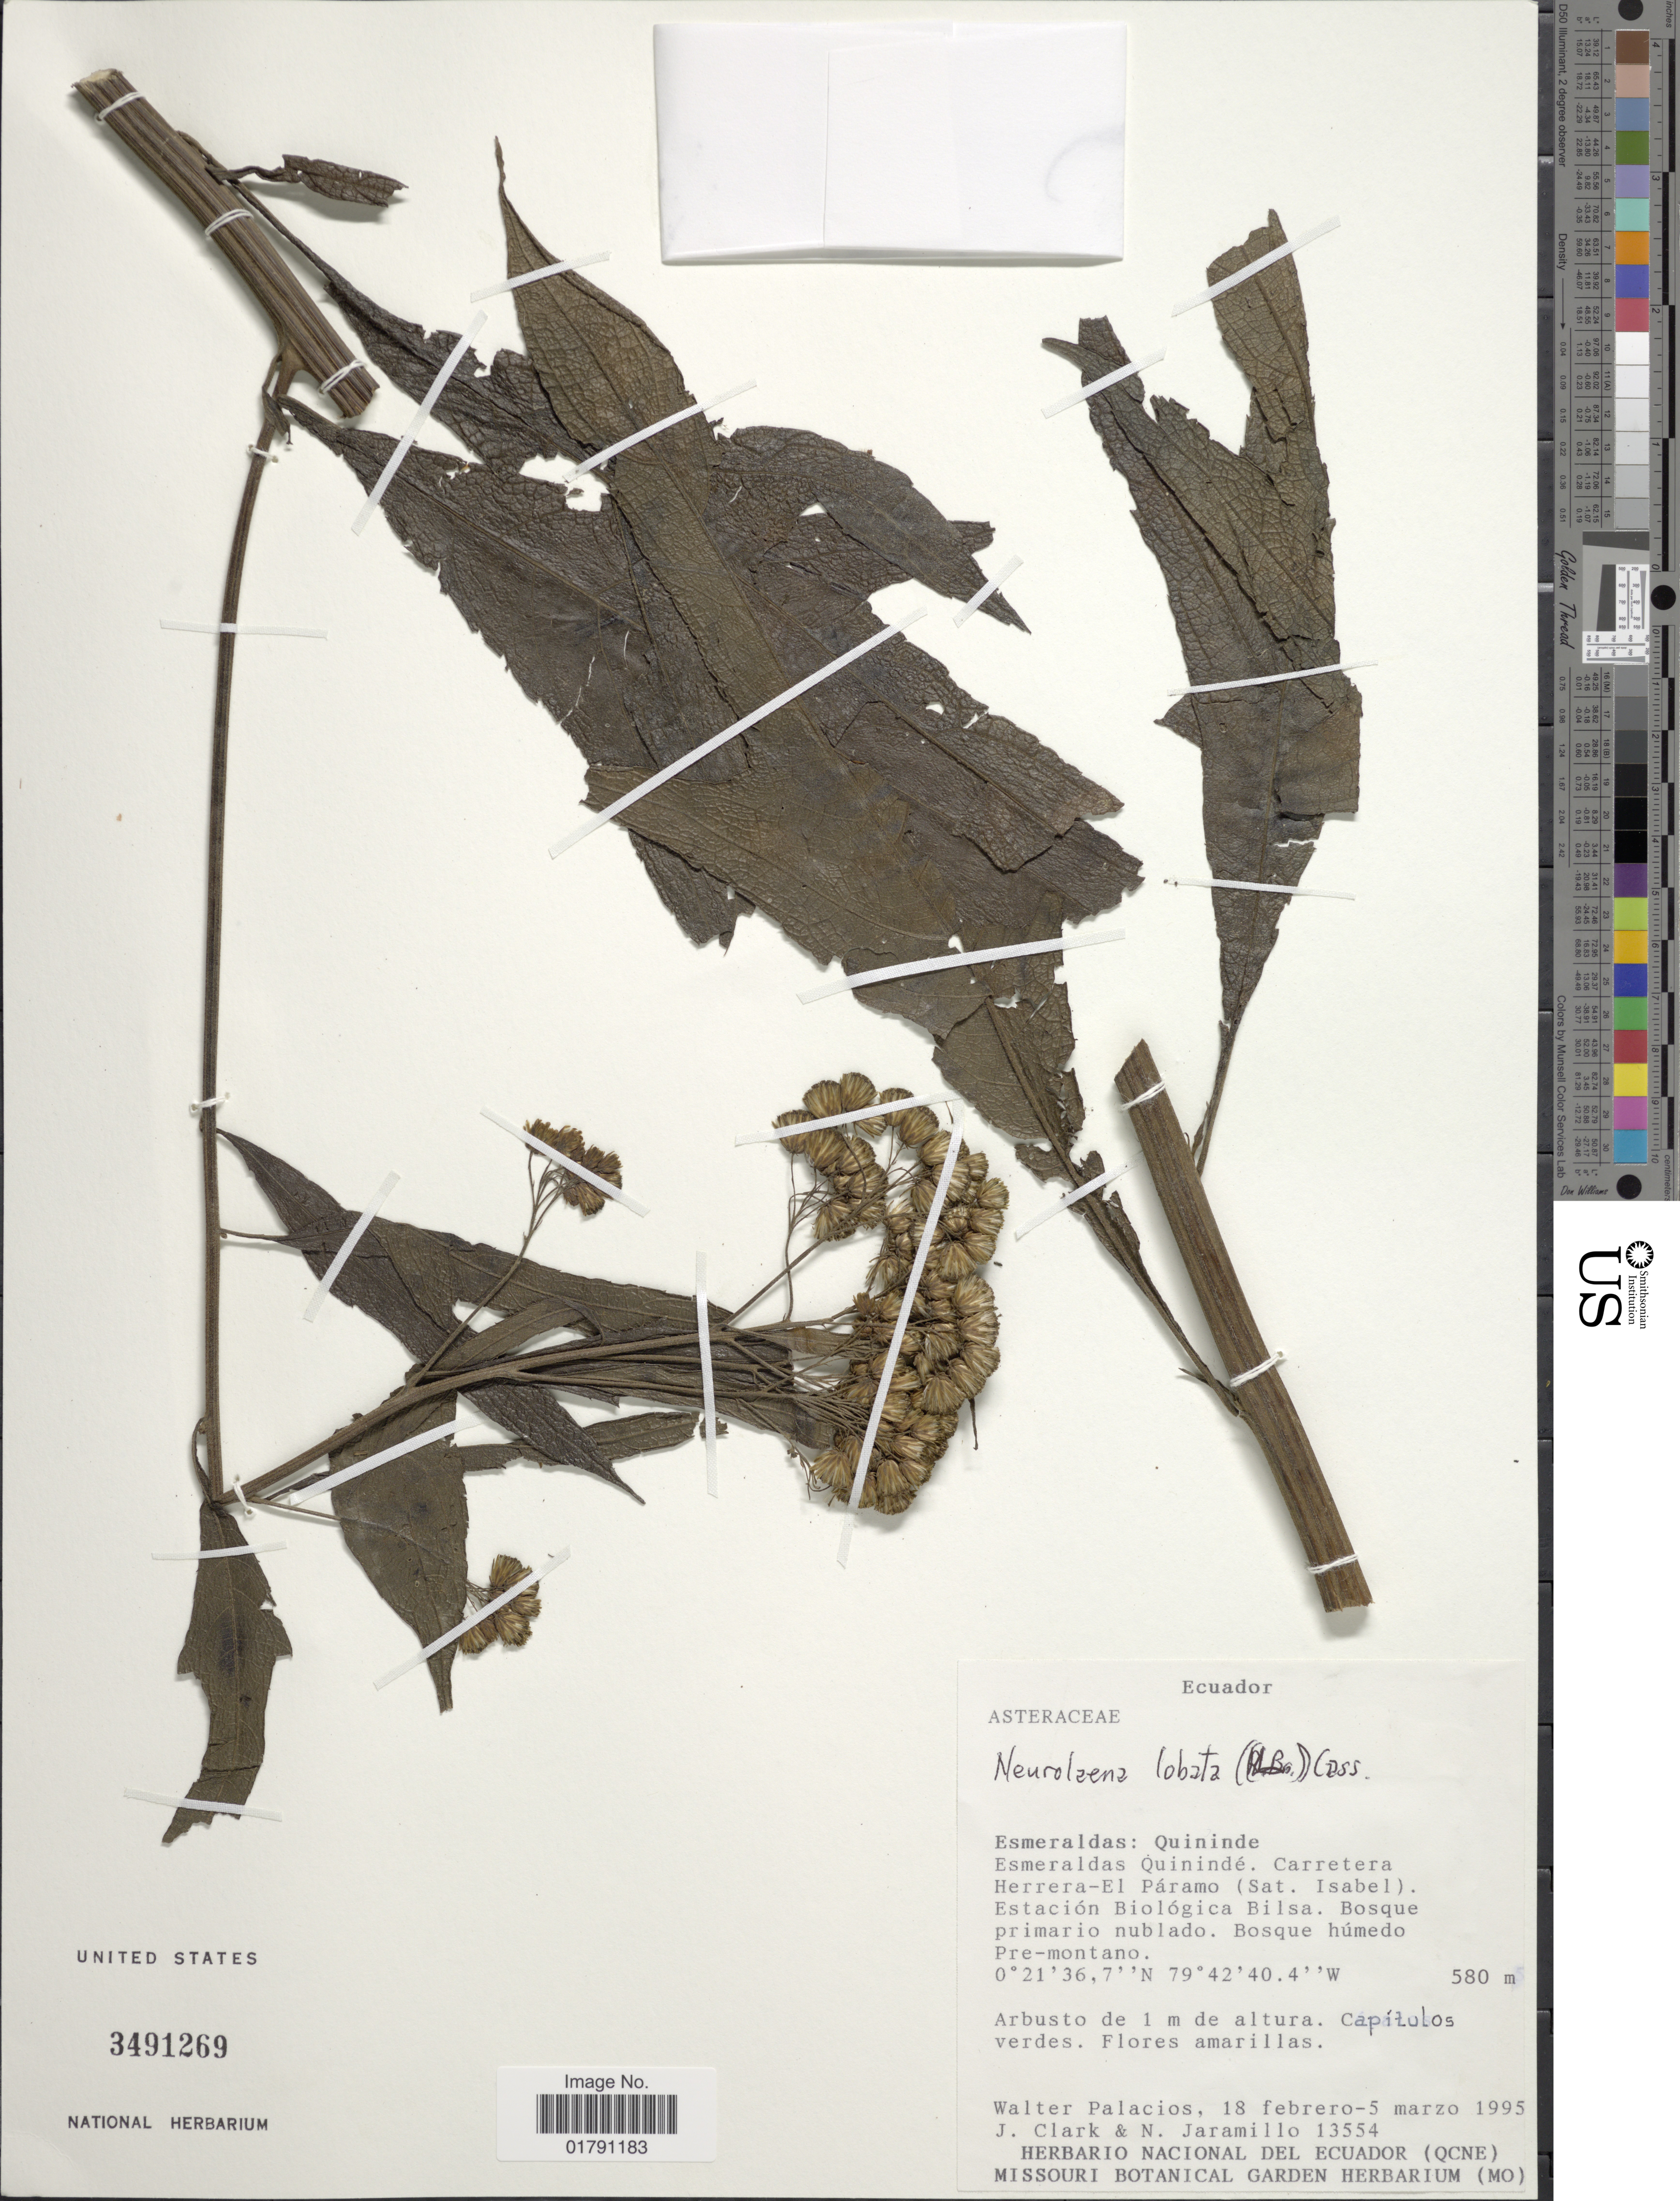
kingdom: Plantae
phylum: Tracheophyta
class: Magnoliopsida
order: Asterales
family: Asteraceae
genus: Neurolaena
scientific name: Neurolaena lobata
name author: (L.) R. Br. ex Cass.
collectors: W. Palacios, J. L. Clark & N. Jaramillo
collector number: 13554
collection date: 1995-02-18/1995-03-05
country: Ecuador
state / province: Esmeraldas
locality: Quininde, Esmeraldas Quininde, Carretera Herrera-El Paramo (Sat. Isabel), Estacion Biologica Bilsa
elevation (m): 580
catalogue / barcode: US 3491269